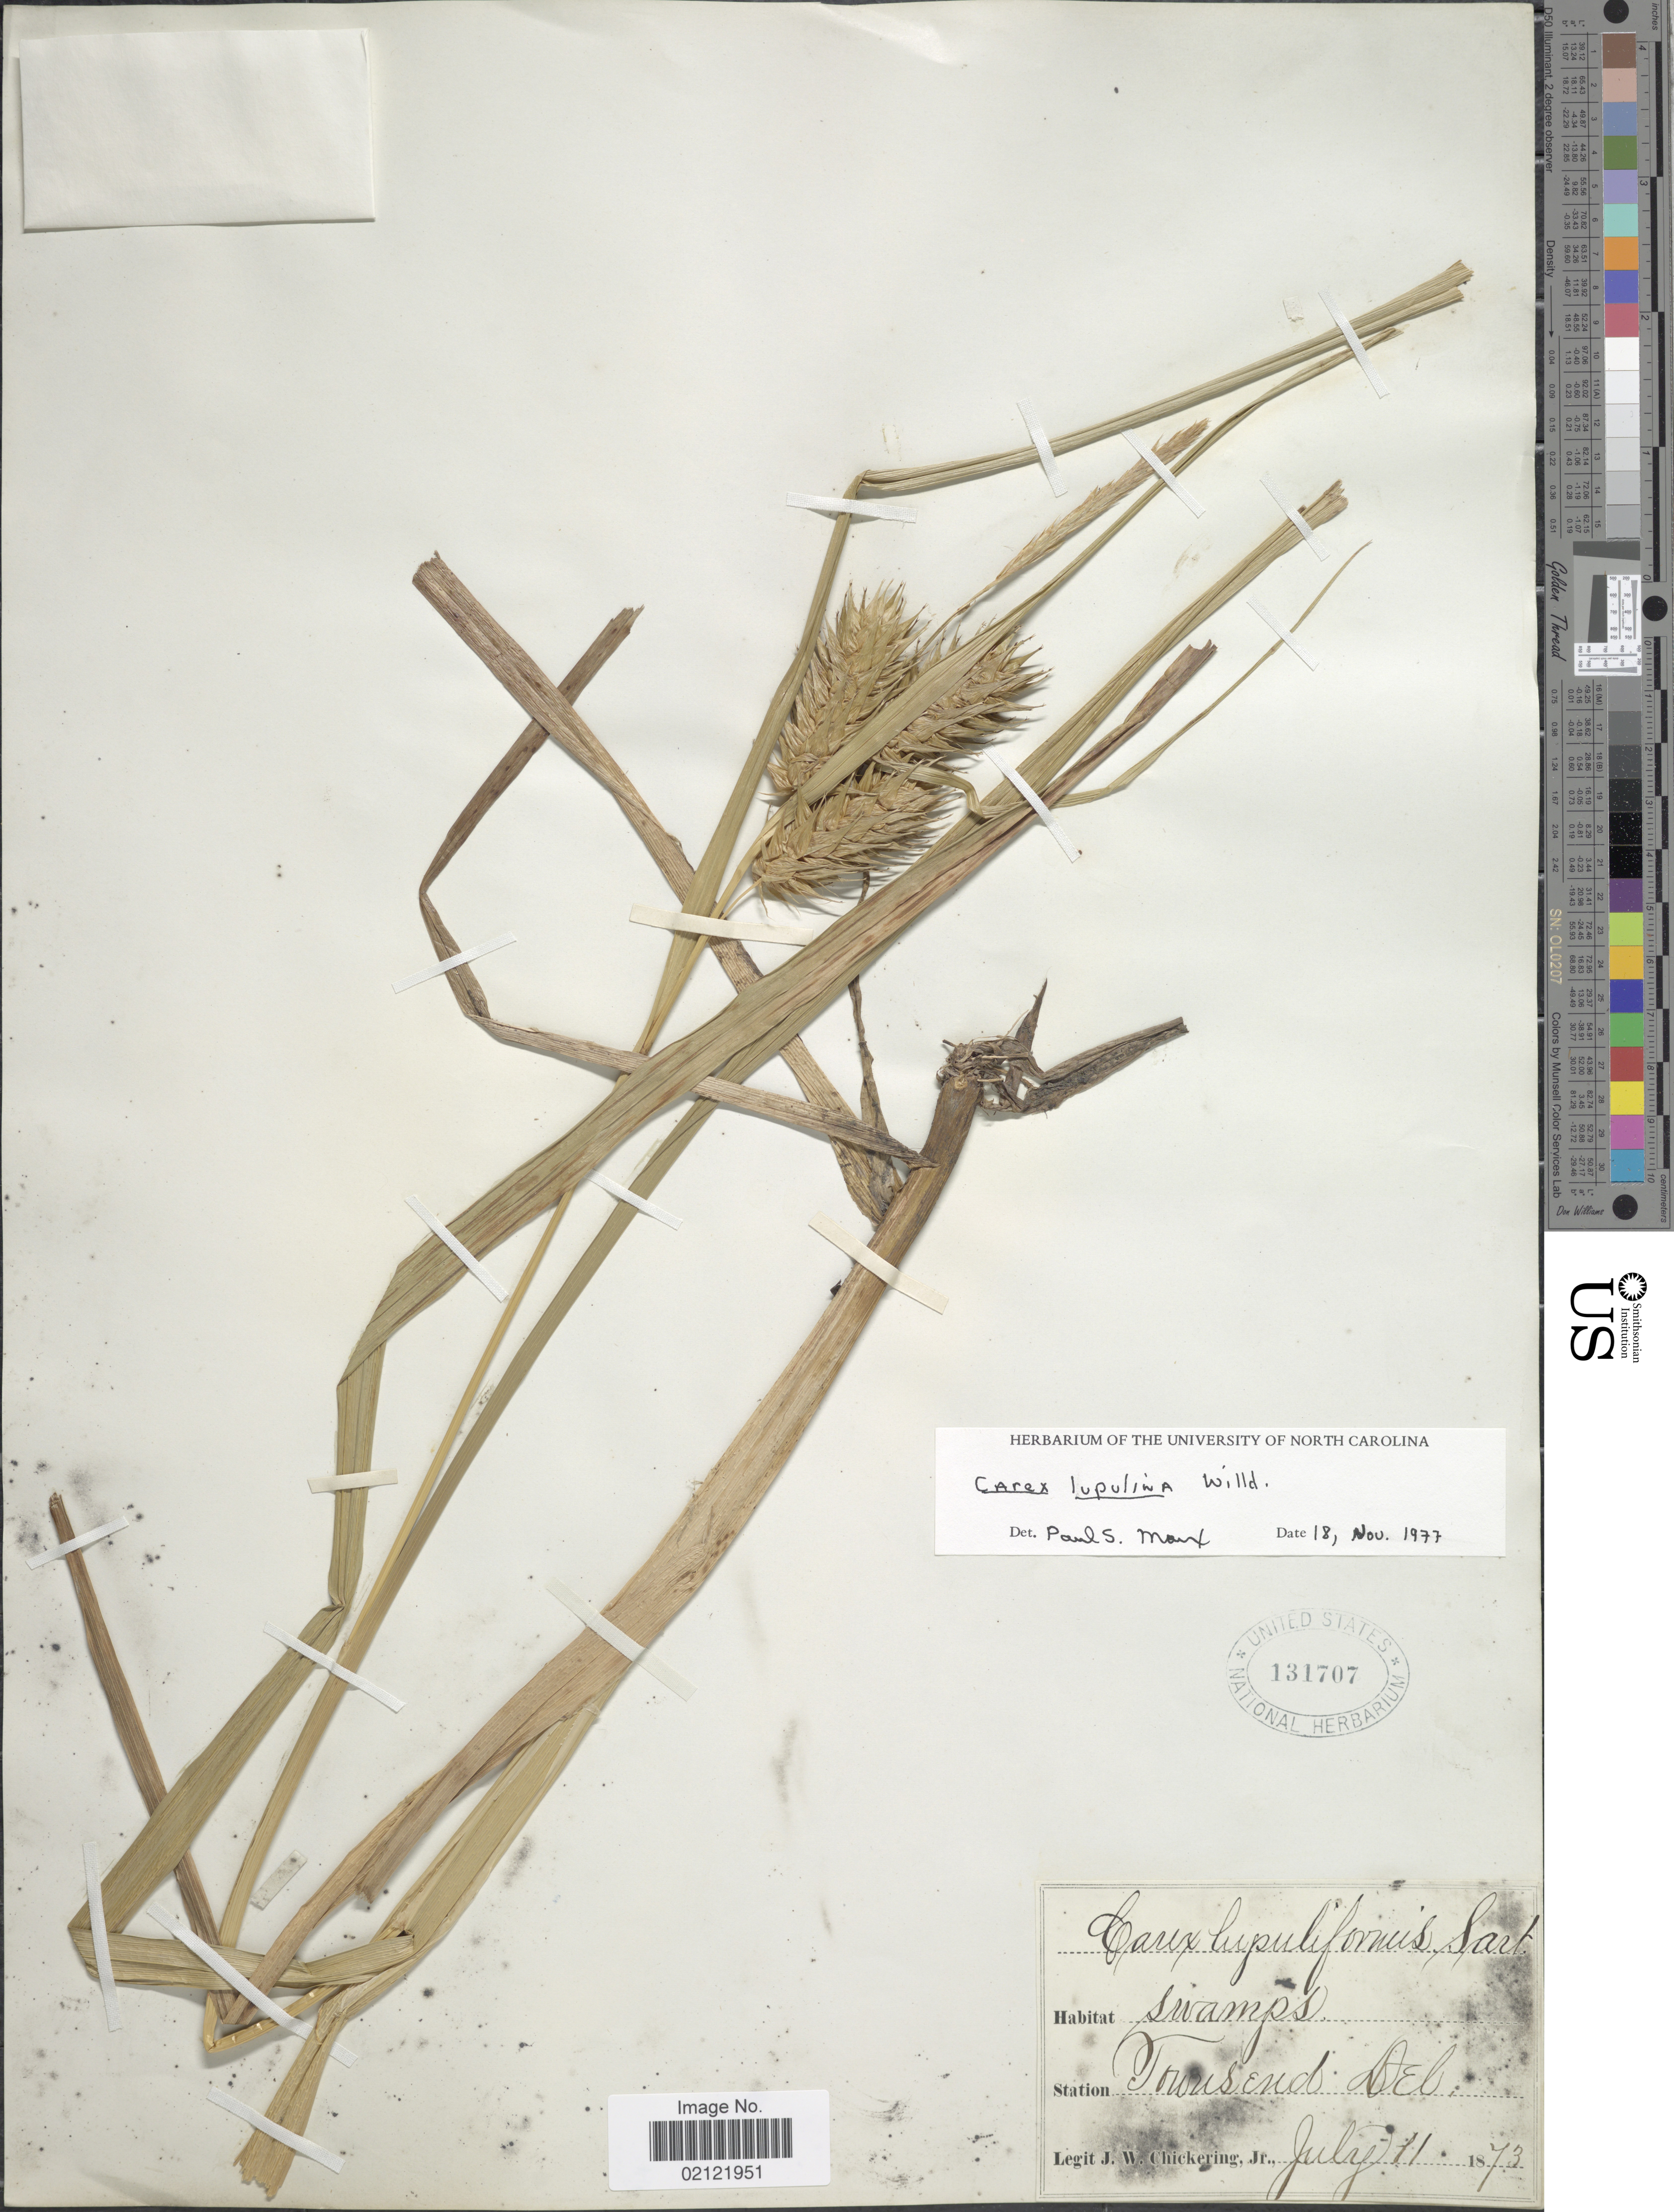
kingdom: Plantae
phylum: Tracheophyta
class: Liliopsida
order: Poales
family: Cyperaceae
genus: Carex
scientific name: Carex lupulina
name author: Muhl. ex Willd.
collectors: J. W. Chickering Jr.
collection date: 1873-07-11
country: United States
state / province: Delaware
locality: Townsend, Del.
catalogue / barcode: US 131707